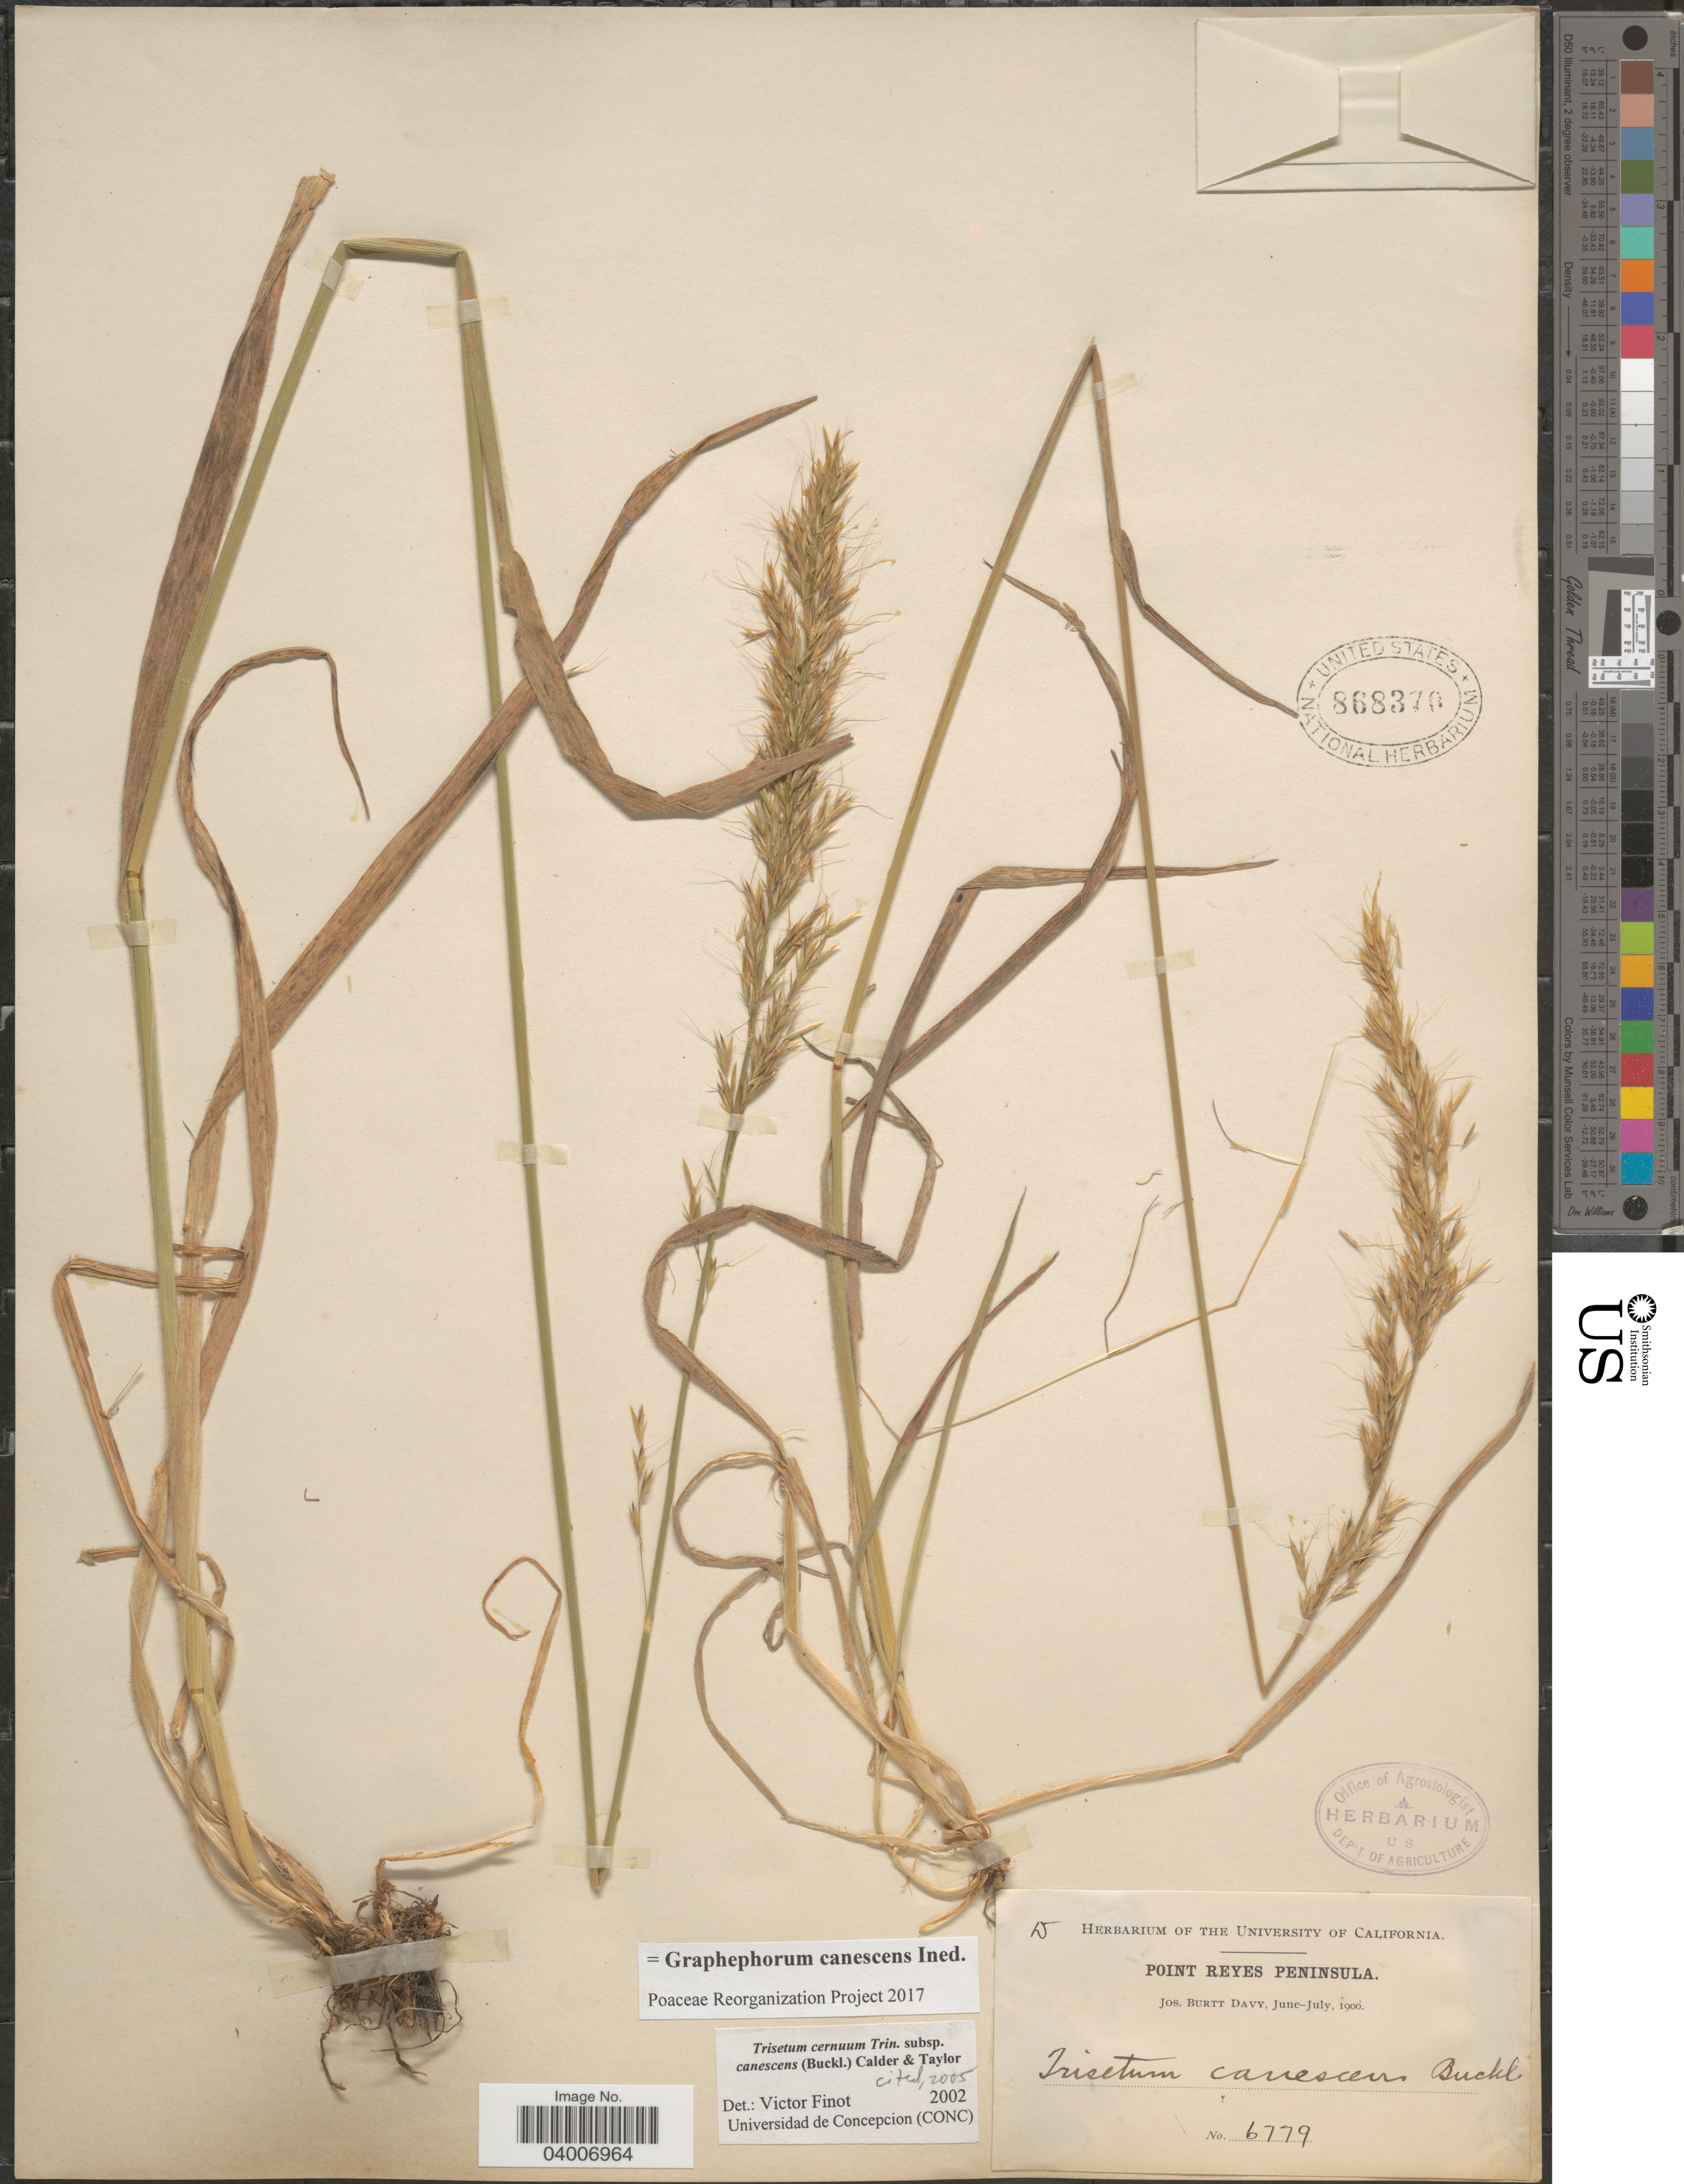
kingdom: Plantae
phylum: Tracheophyta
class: Liliopsida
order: Poales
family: Poaceae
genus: Graphephorum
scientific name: Graphephorum canescens ined.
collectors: J. Burtt Davy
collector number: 6779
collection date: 1900-06/1900-07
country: United States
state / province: California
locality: Point Reyes Peninsula.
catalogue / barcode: US 868370